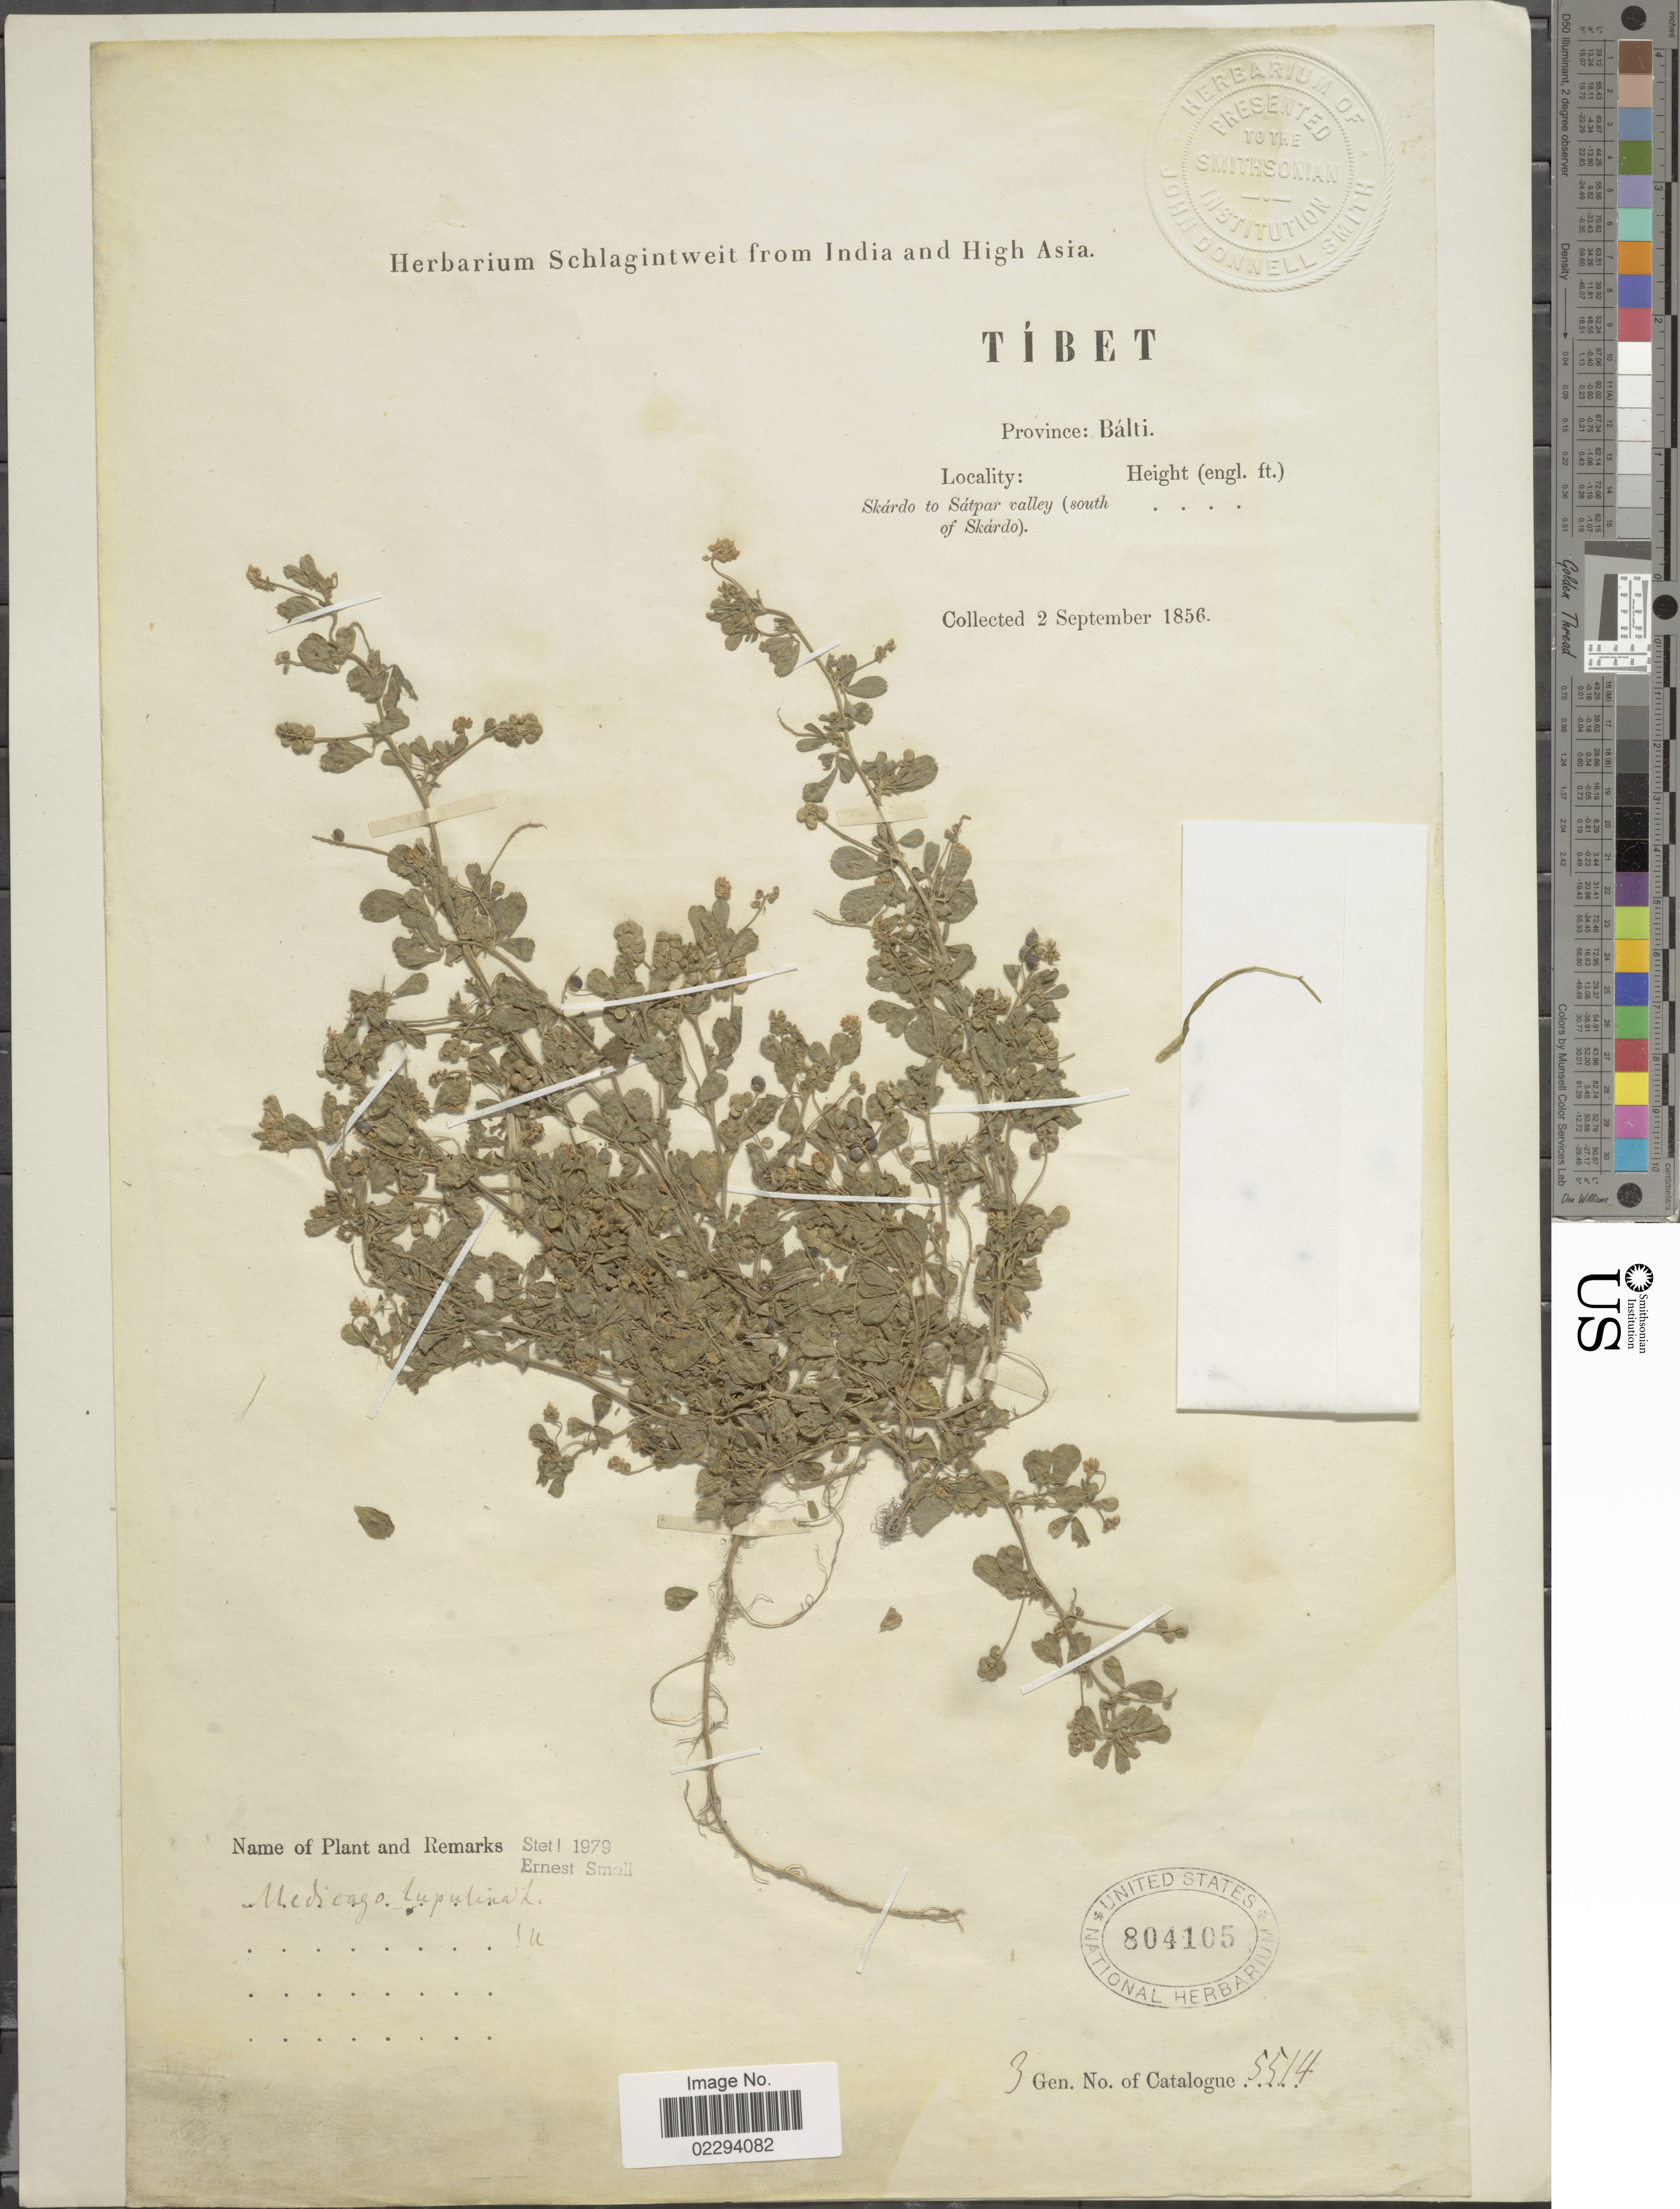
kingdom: Plantae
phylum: Tracheophyta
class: Magnoliopsida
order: Fabales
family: Fabaceae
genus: Medicago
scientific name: Medicago lupulina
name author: L.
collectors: ex herb. Schlagintweit from India and High Asia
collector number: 5514 ?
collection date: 1856-09-02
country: China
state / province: Xizang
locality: Tibet. Province: Bálti. Skárdo to Sátpar valley (south of Skárdo)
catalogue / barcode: US 804105